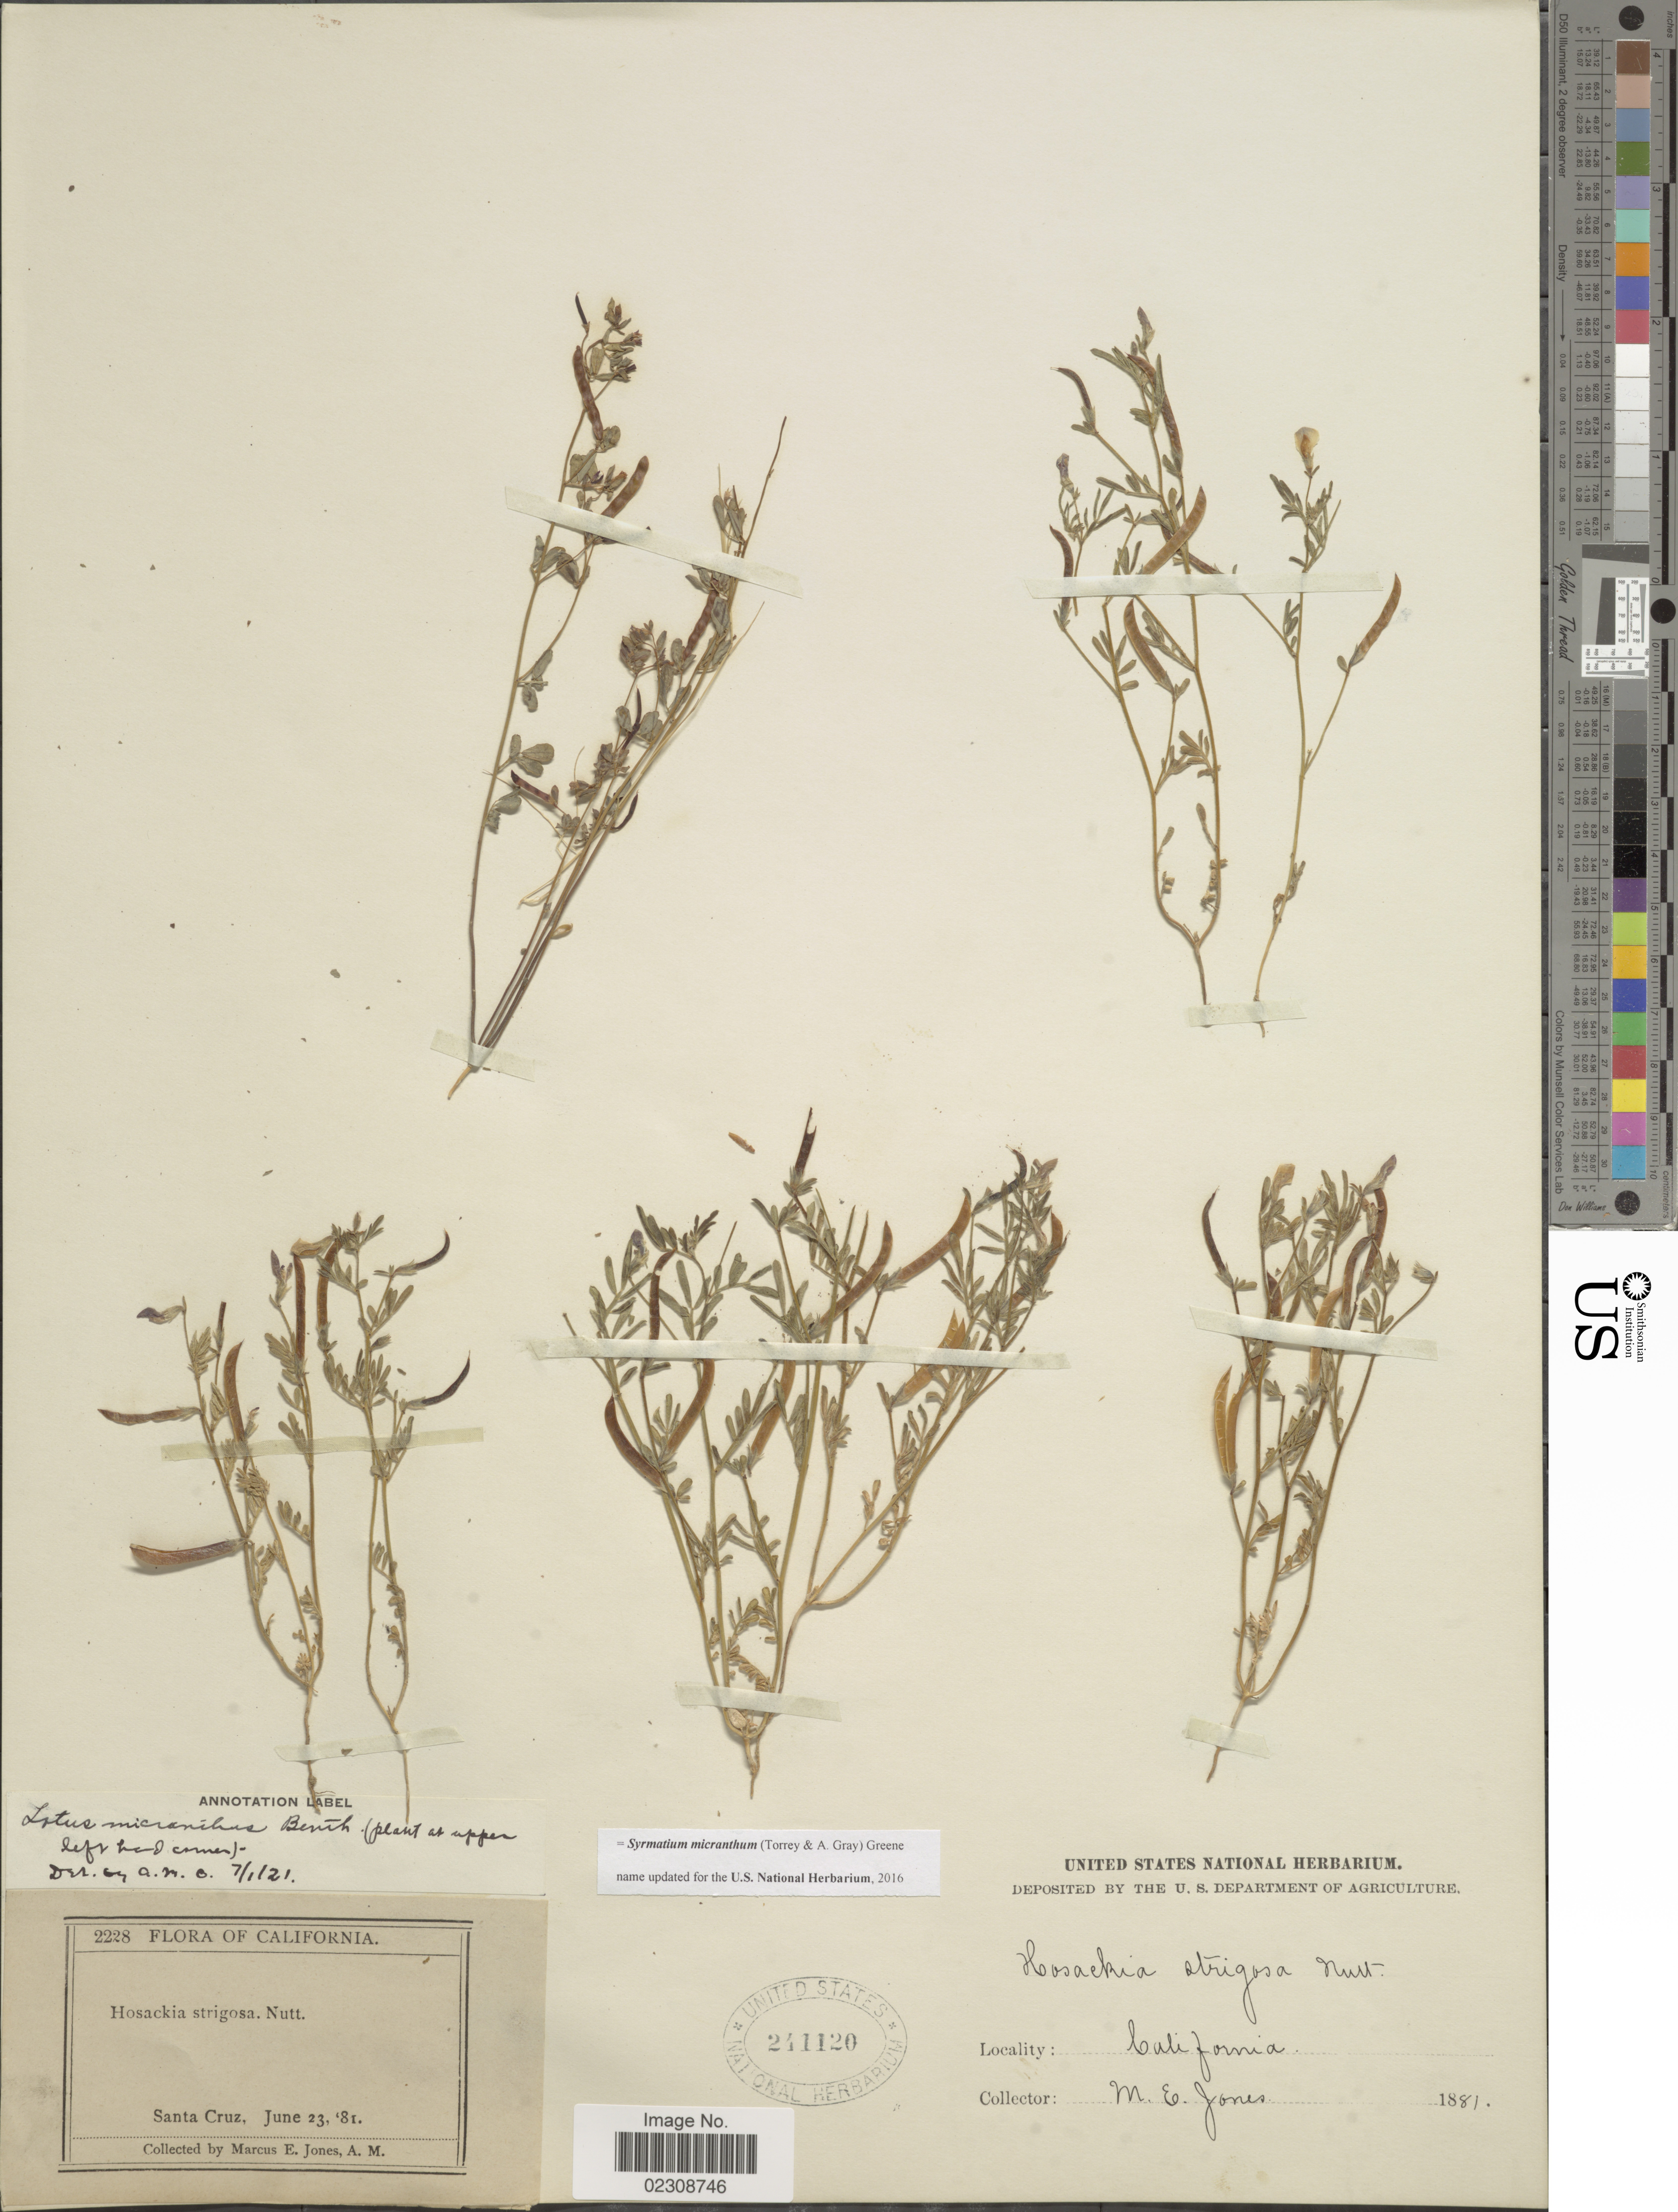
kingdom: Plantae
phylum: Tracheophyta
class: Magnoliopsida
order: Fabales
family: Fabaceae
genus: Syrmatium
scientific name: Syrmatium micranthum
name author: (Torr. & A. Gray) Greene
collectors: M. E. Jones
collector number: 2228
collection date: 1881-06-23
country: United States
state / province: California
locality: Santa Cruz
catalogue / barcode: US 241120